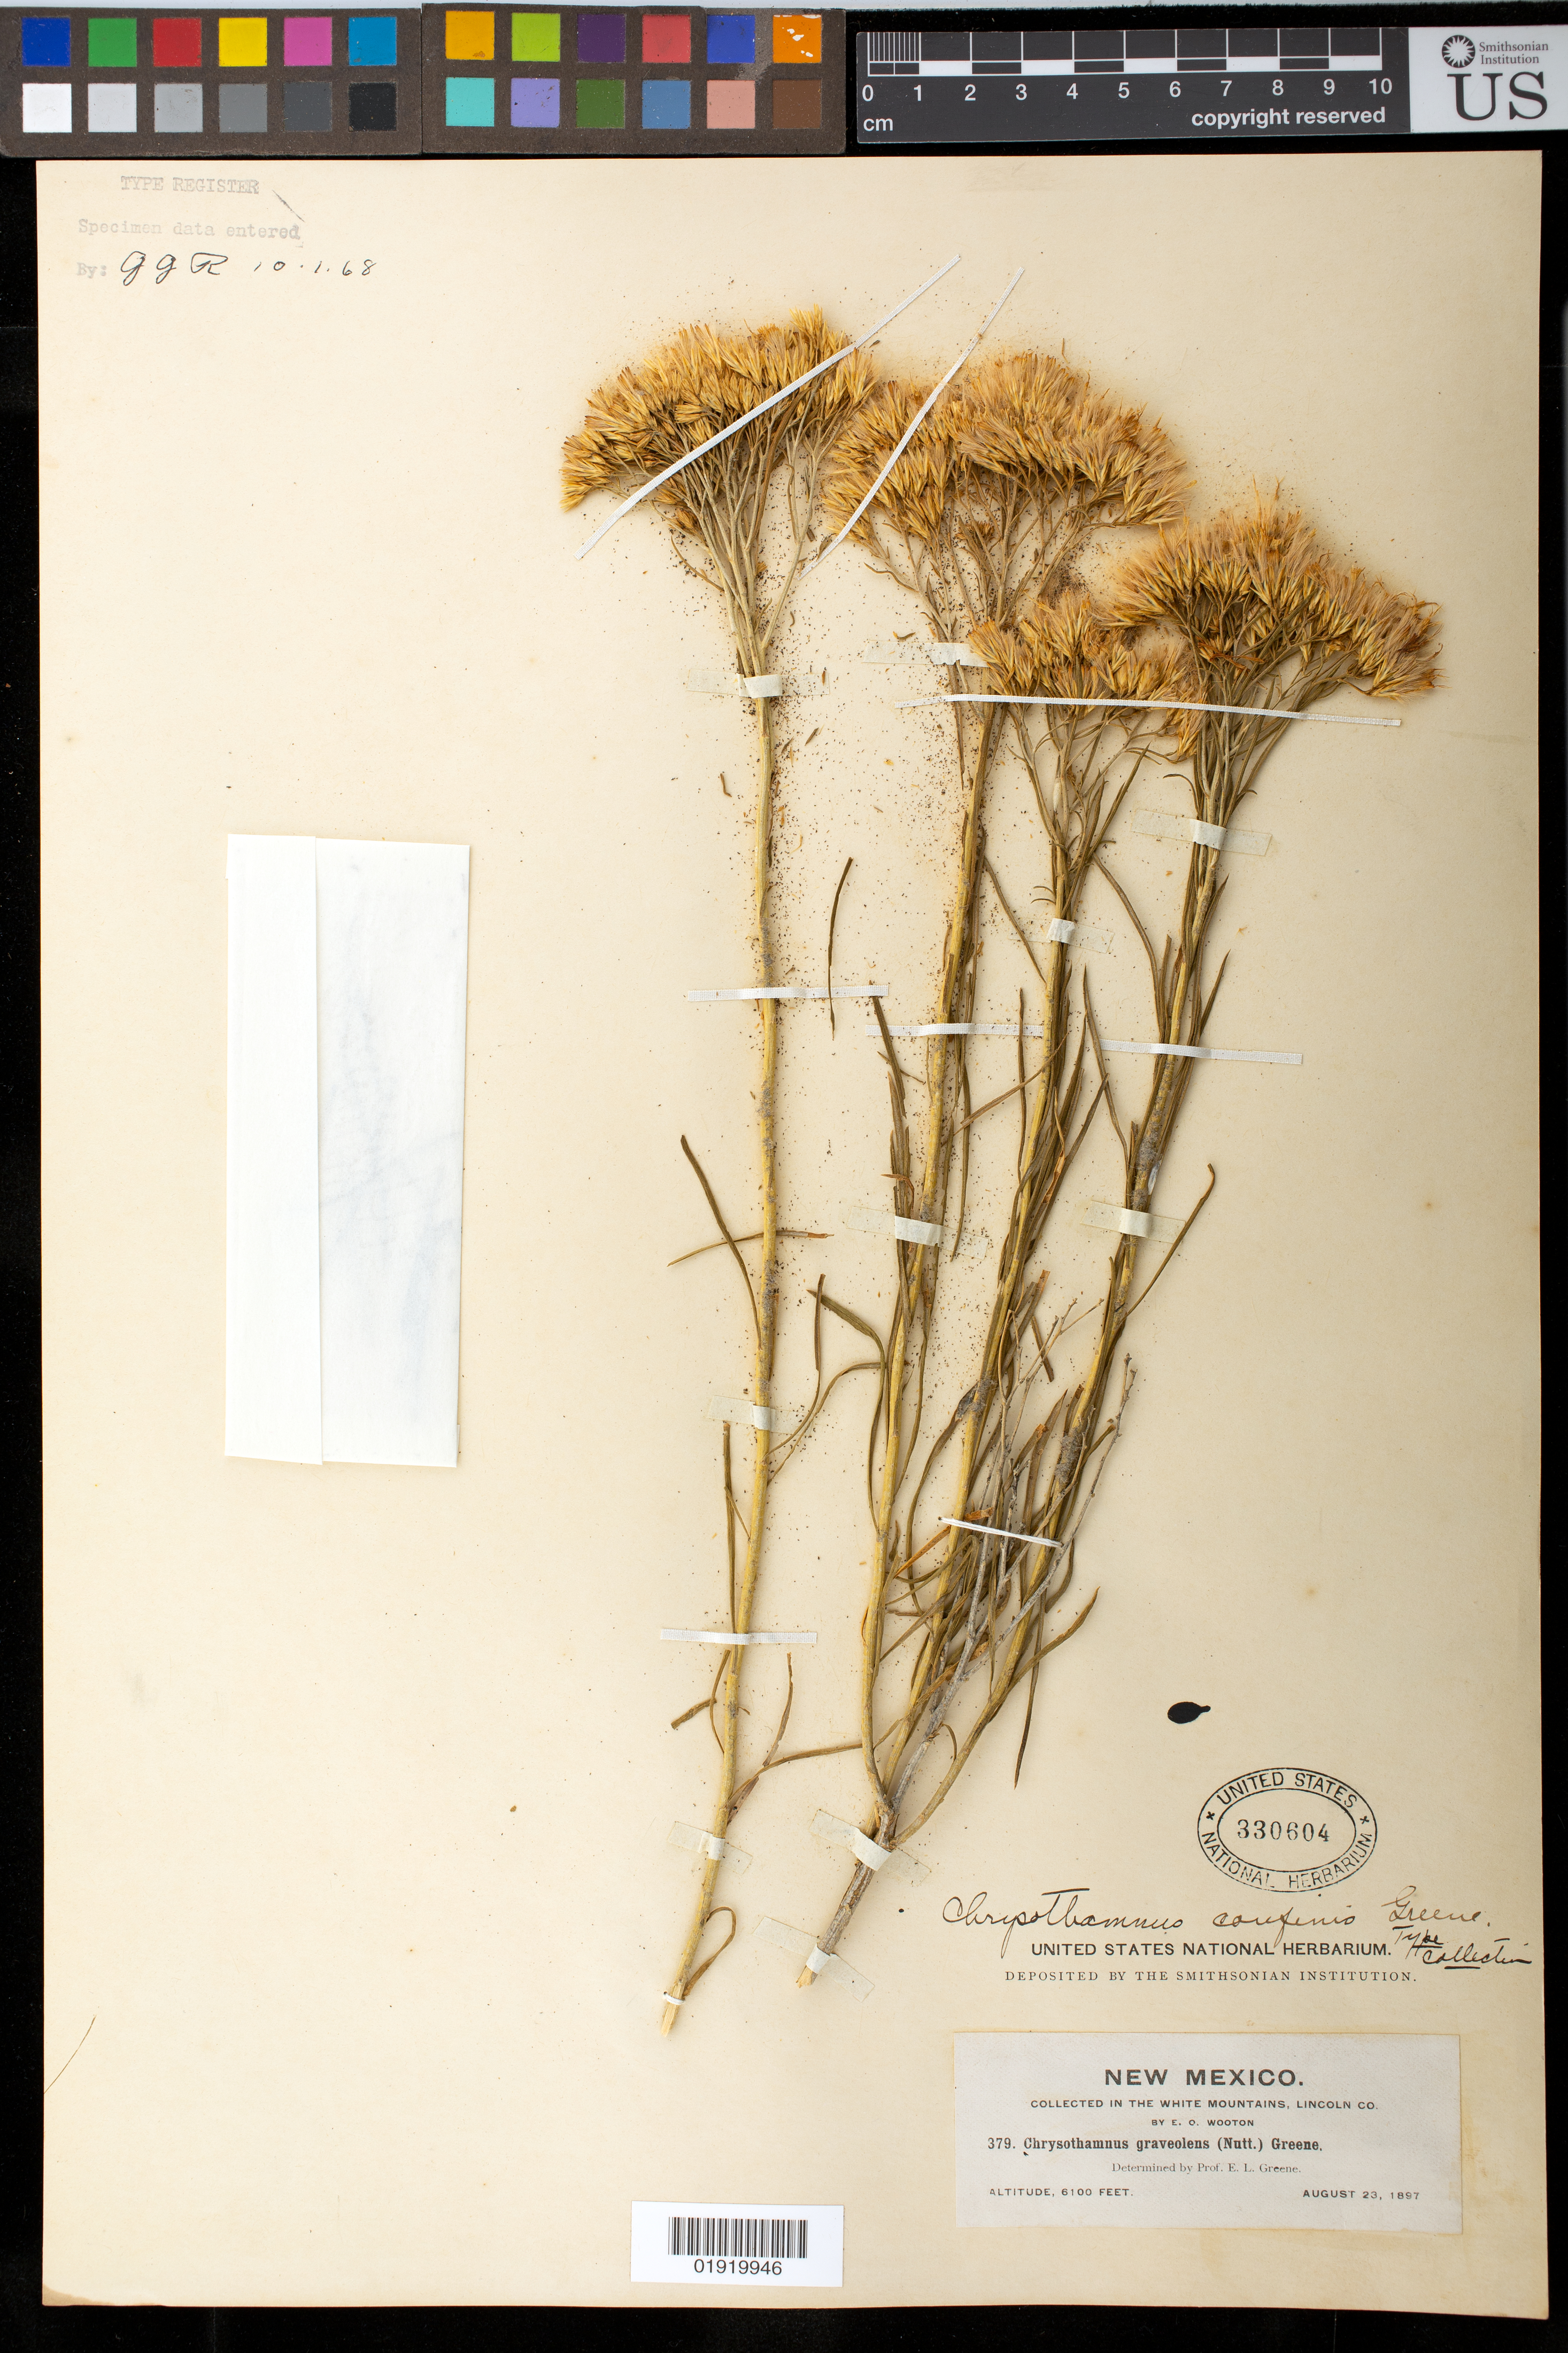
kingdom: Plantae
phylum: Tracheophyta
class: Magnoliopsida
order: Asterales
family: Asteraceae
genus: Chrysothamnus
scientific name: Chrysothamnus confinis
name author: Greene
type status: Isotype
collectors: E. O. Wooton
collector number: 379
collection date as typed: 23 Aug 1897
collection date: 1897-08-23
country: United States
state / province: New Mexico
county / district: Lincoln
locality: White Mountains, Lincoln Co.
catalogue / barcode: US 330604